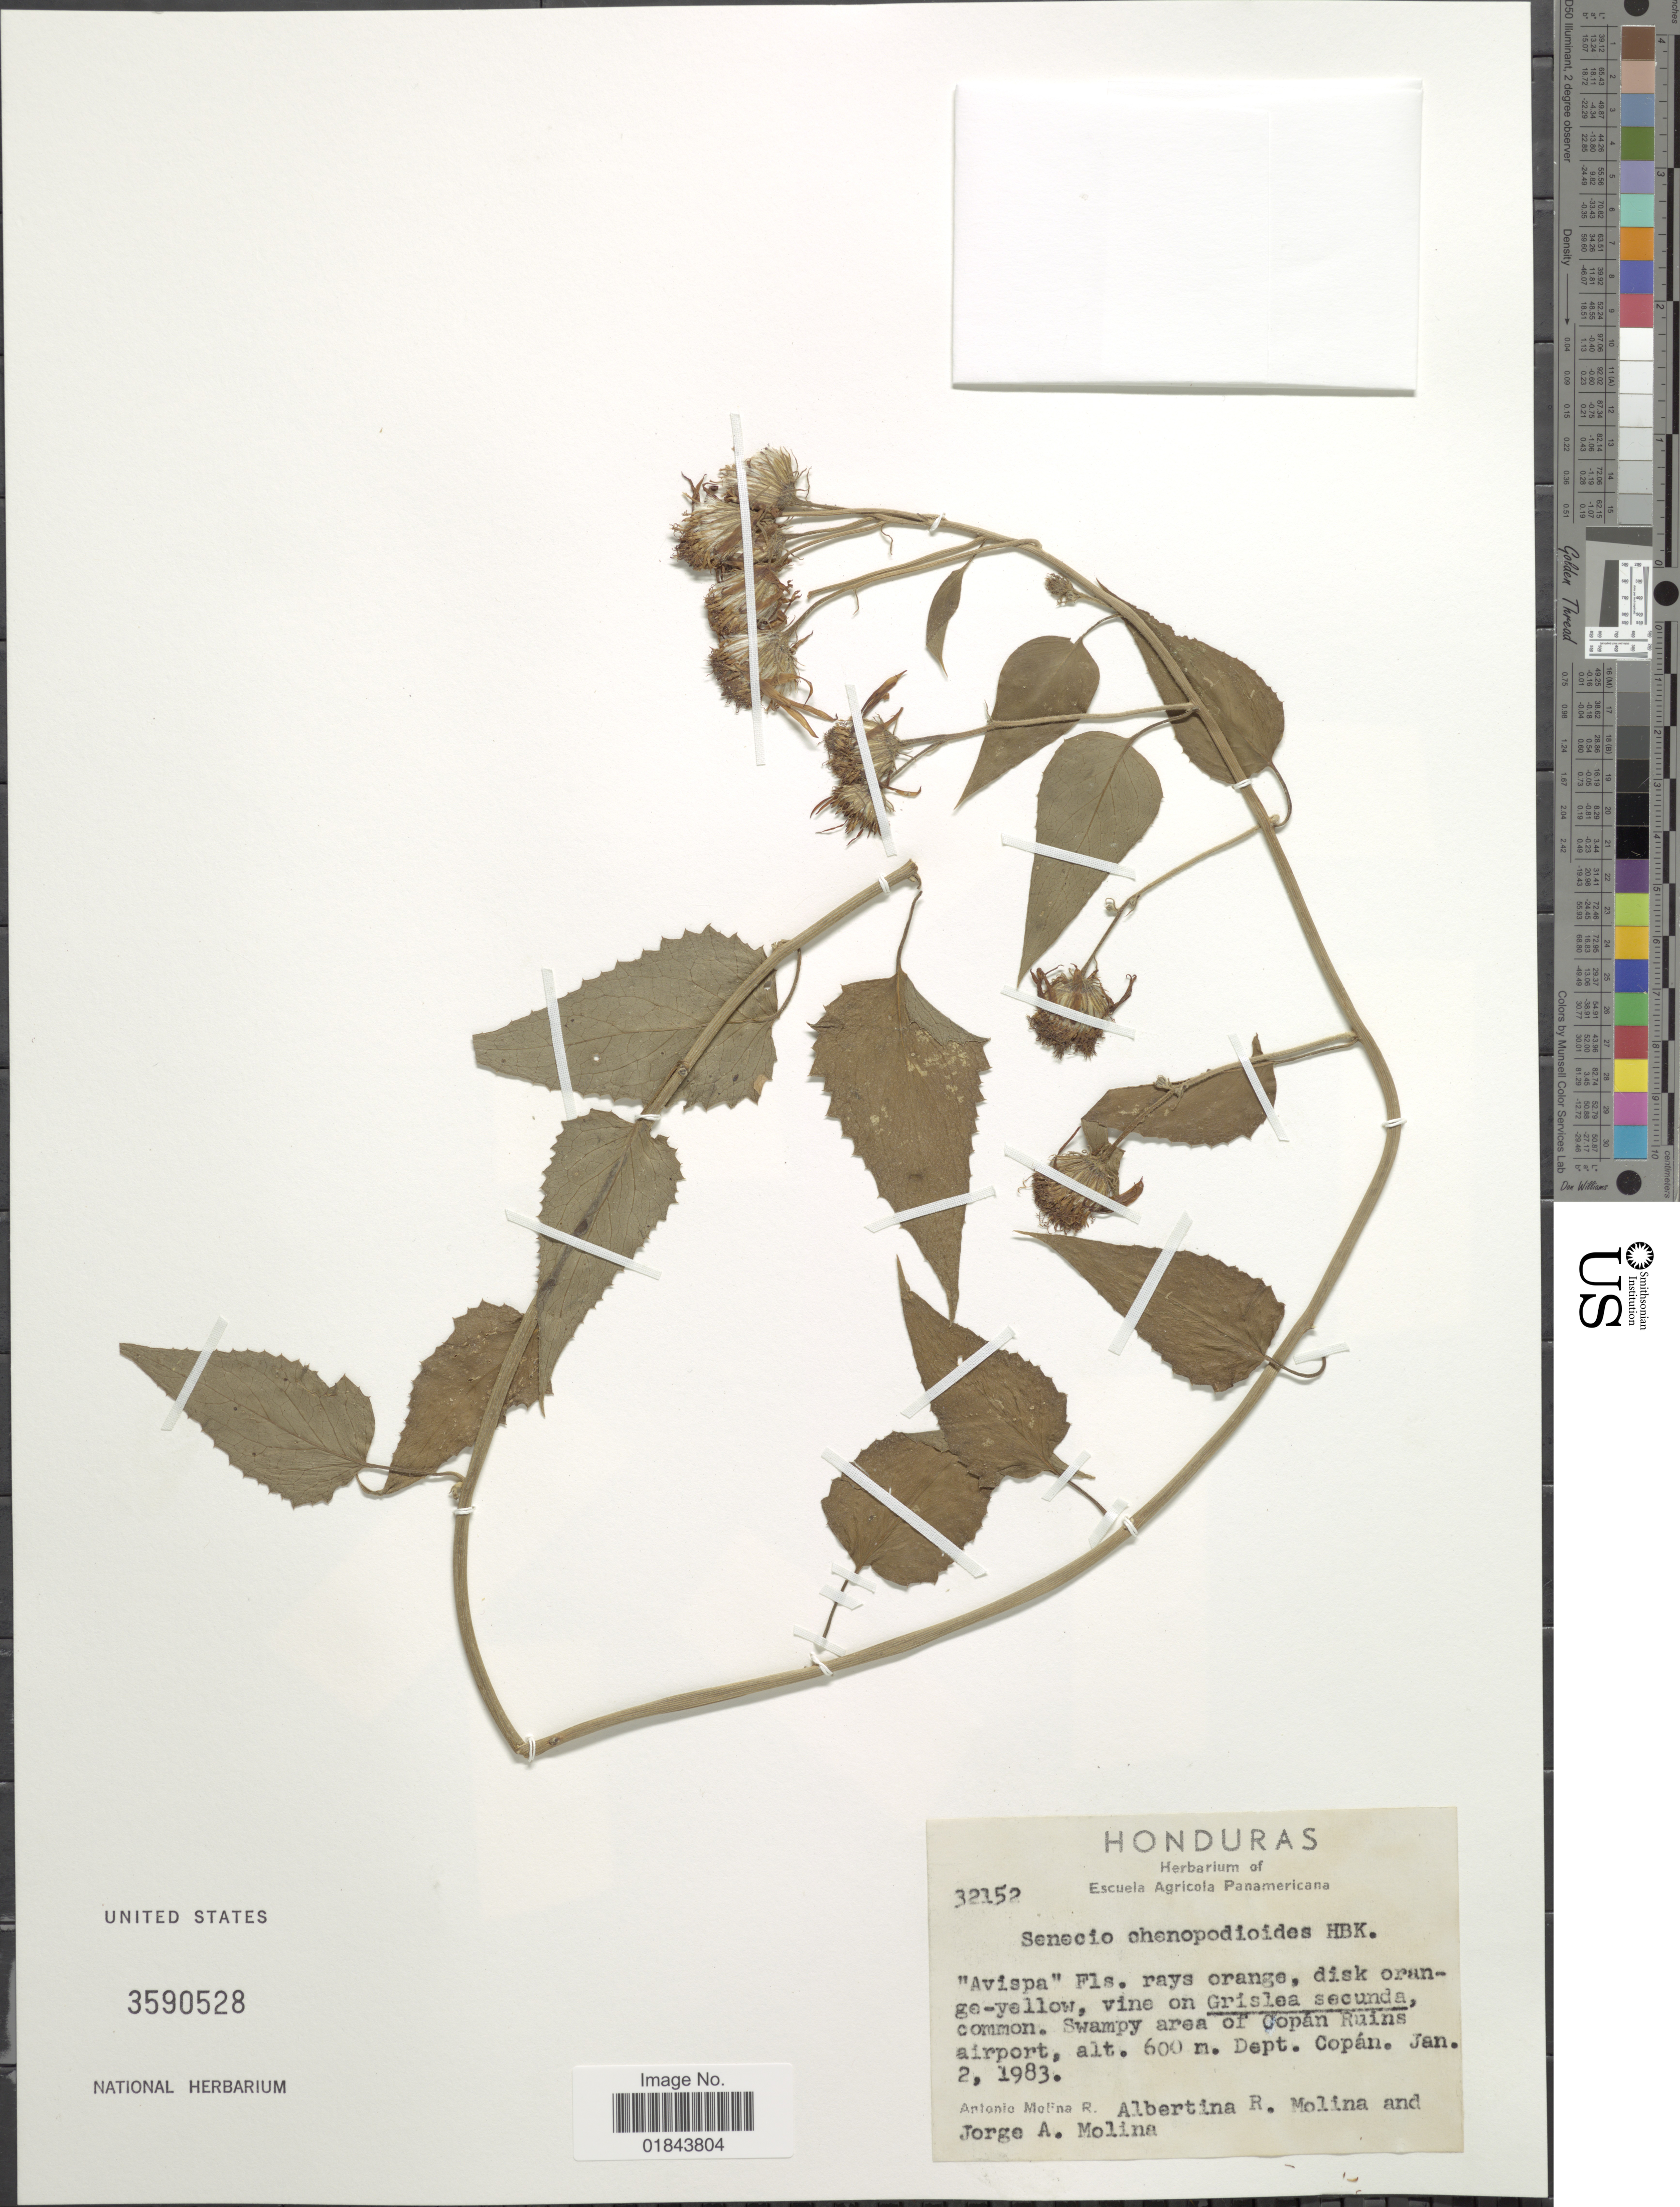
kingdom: Plantae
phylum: Tracheophyta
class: Magnoliopsida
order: Asterales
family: Asteraceae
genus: Pseudogynoxys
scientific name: Pseudogynoxys chenopodioides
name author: (Kunth) Cabrera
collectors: A. Molina R., A. R. Molina & J. A. Molina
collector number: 32152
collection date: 1983-01-02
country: Honduras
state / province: Copán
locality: Swampy area of Copán Rains airport. Dept. Copán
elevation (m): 600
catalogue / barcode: US 3590528